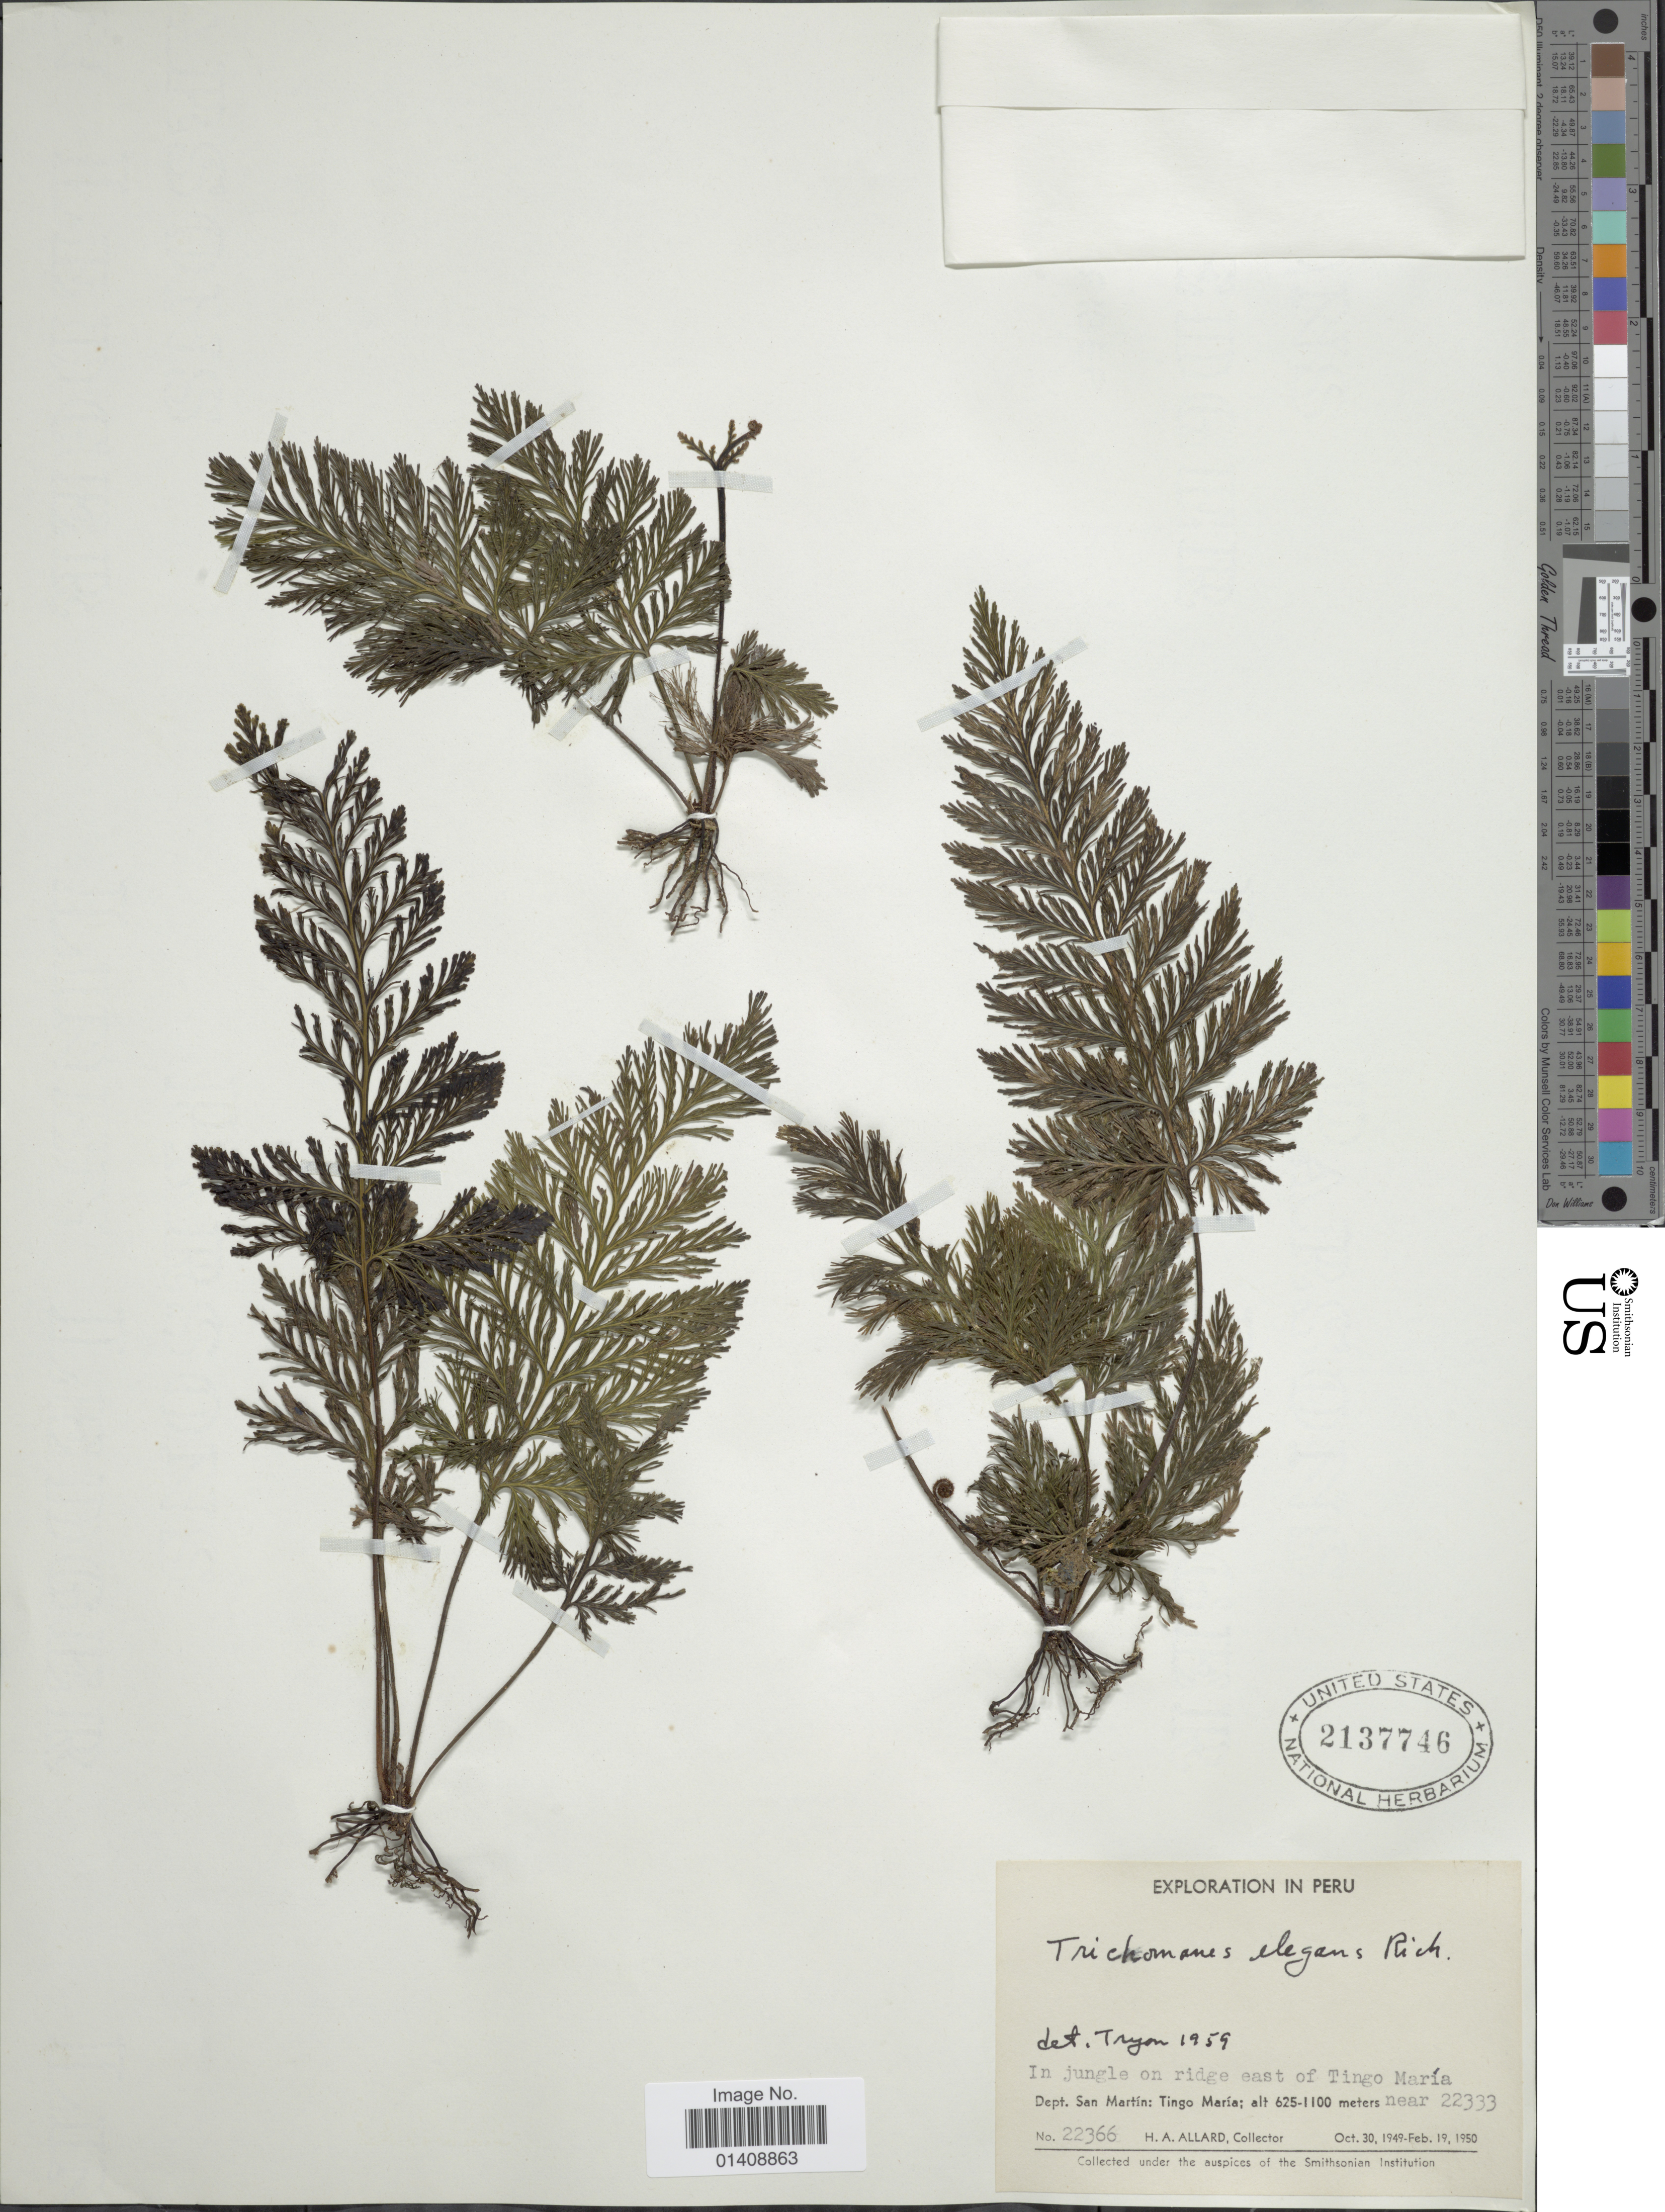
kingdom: Plantae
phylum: Tracheophyta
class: Polypodiopsida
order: Hymenophyllales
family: Hymenophyllaceae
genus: Trichomanes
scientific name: Trichomanes elegans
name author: Rich.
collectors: H. A. Allard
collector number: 22366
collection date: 1949-10-30/1950-02-19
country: Peru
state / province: San Martín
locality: Tingo Maria. In jungle on ridge east of Tingo Maria.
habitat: in jungle on ridge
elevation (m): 625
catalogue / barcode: US 2137746